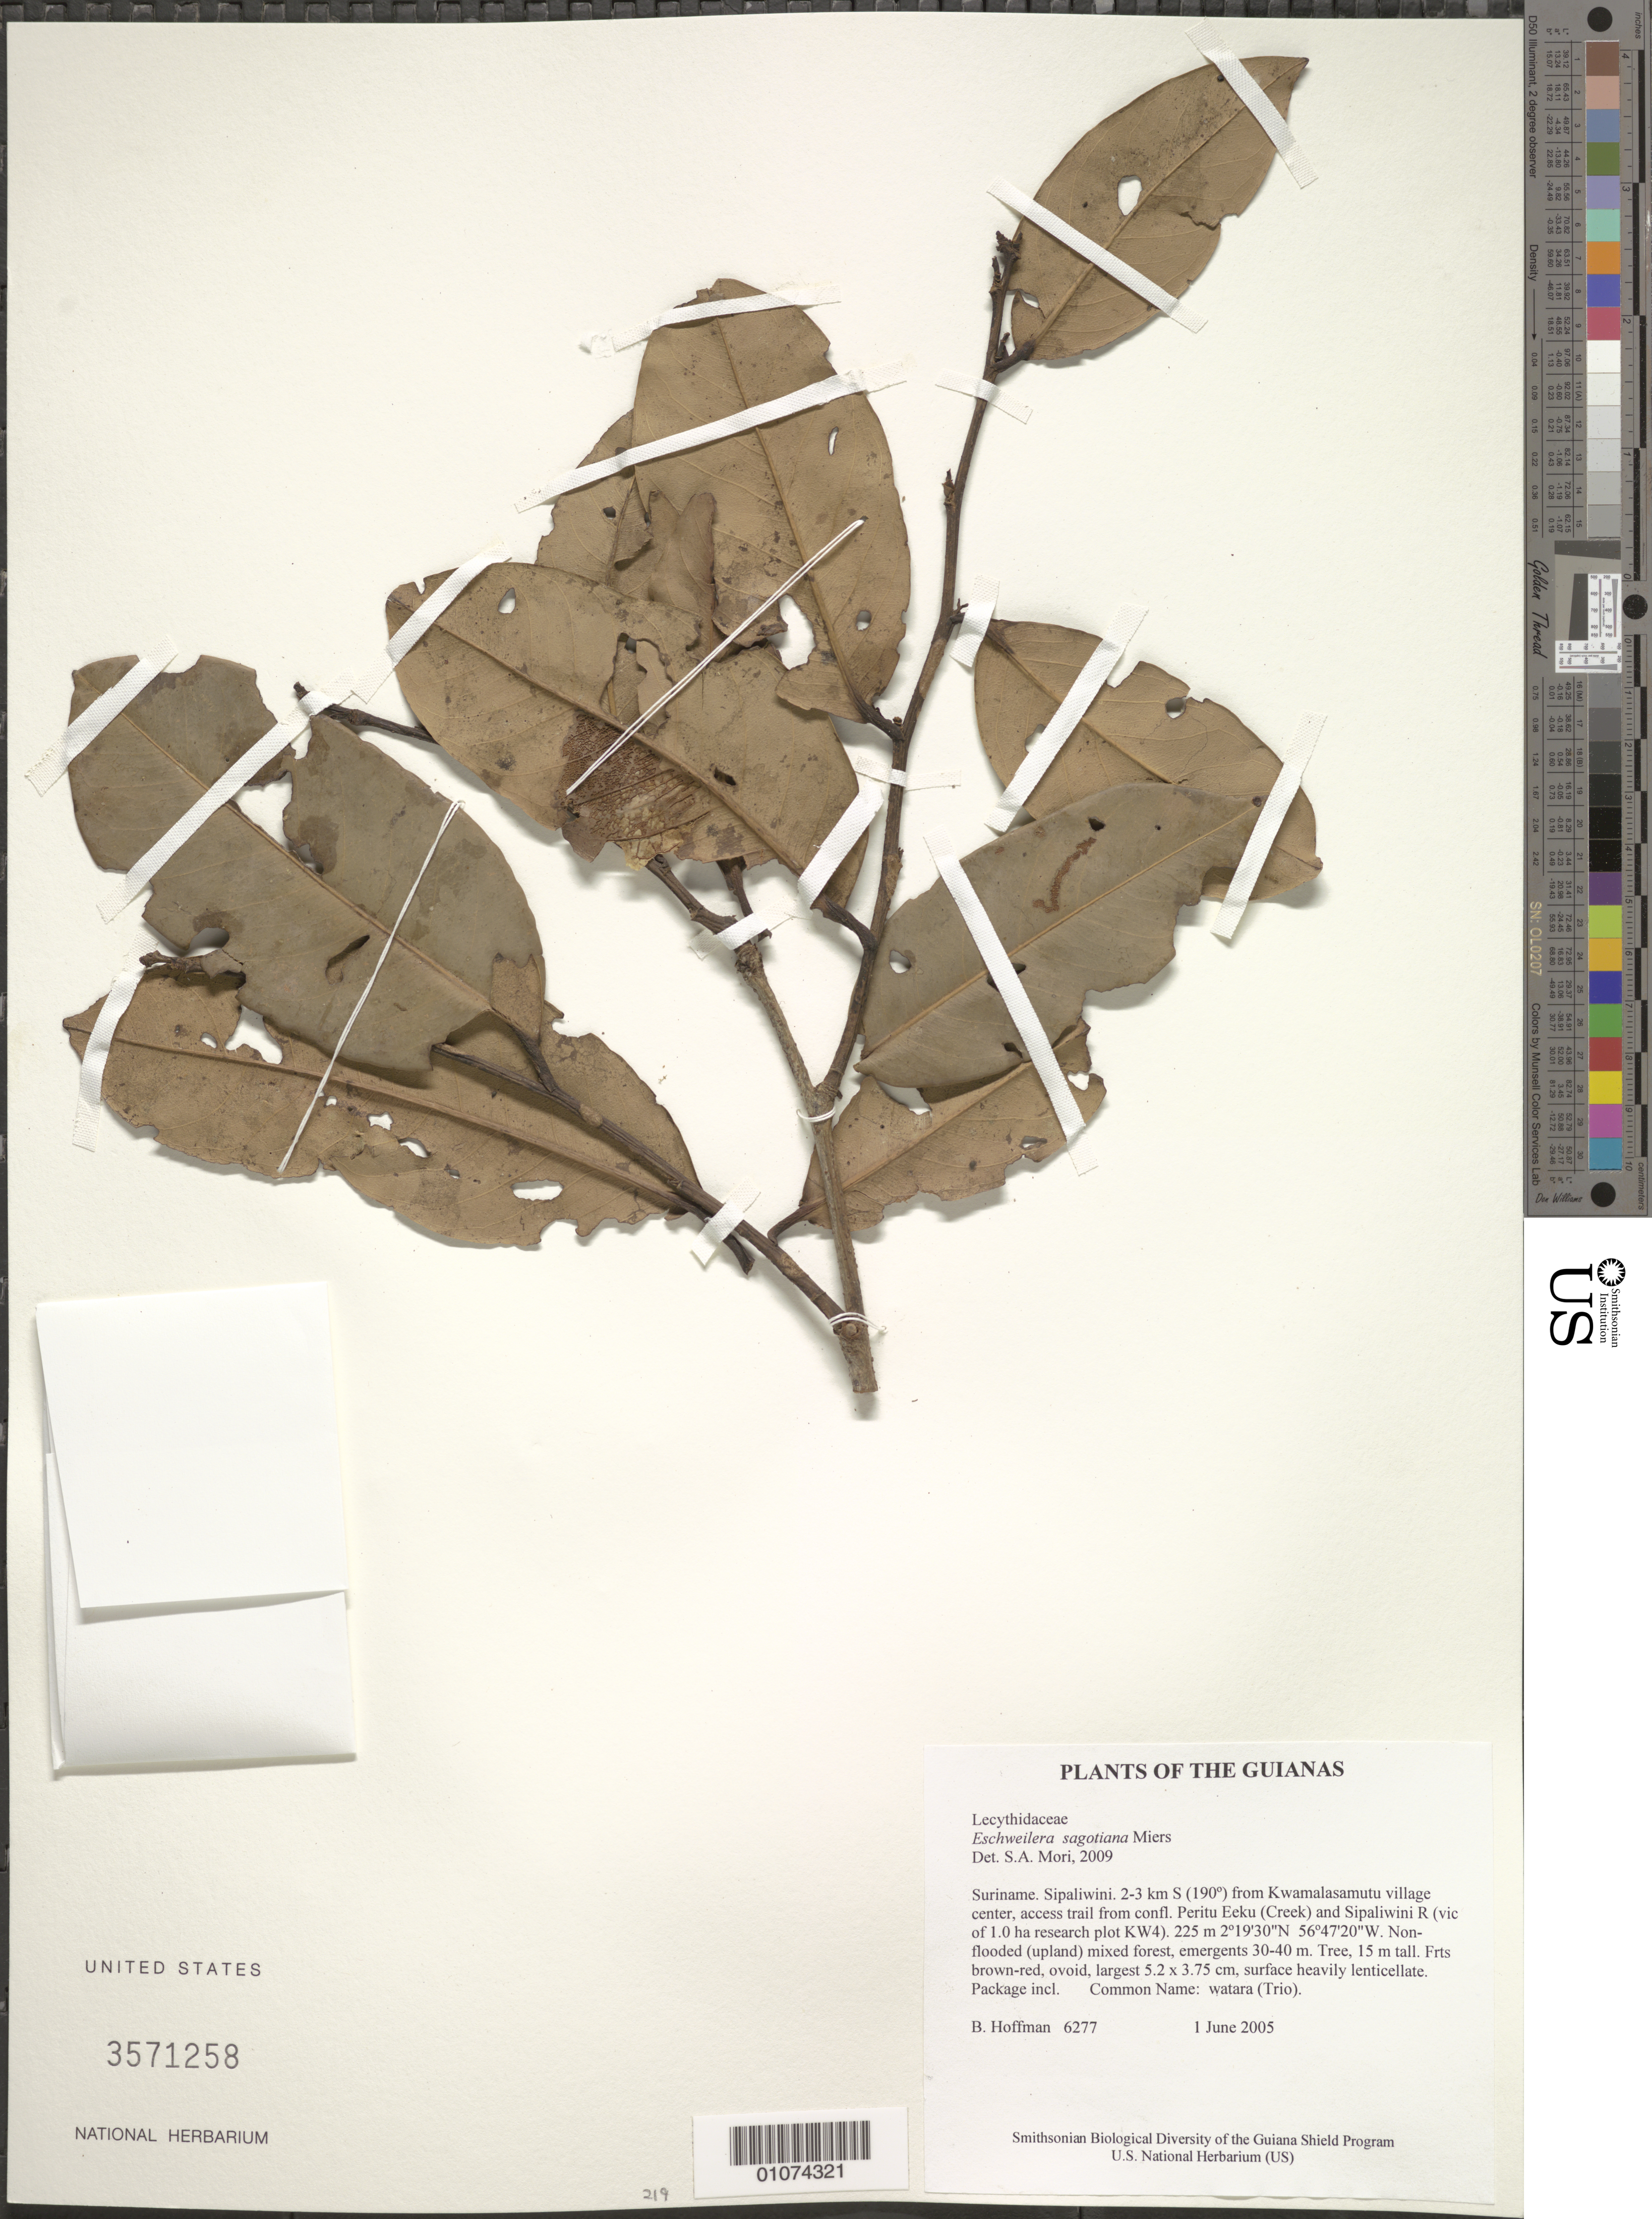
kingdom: Plantae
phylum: Tracheophyta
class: Magnoliopsida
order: Ericales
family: Lecythidaceae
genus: Eschweilera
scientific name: Eschweilera sagotiana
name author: Miers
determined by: Mori, Scott A.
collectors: B. Hoffman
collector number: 6277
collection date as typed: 1 June 2005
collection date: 2005-06-01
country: Suriname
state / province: Sipaliwini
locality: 2-3 km S (190º) from Kwamalasamutu village center, access trail from confl. Peritu Eeku (Creek) and Sipaliwini R (vic of 1.0 ha research plot KW4)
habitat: Non-flooded (upland) mixed forest, emergents 30-40 m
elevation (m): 225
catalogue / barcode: US 3571258